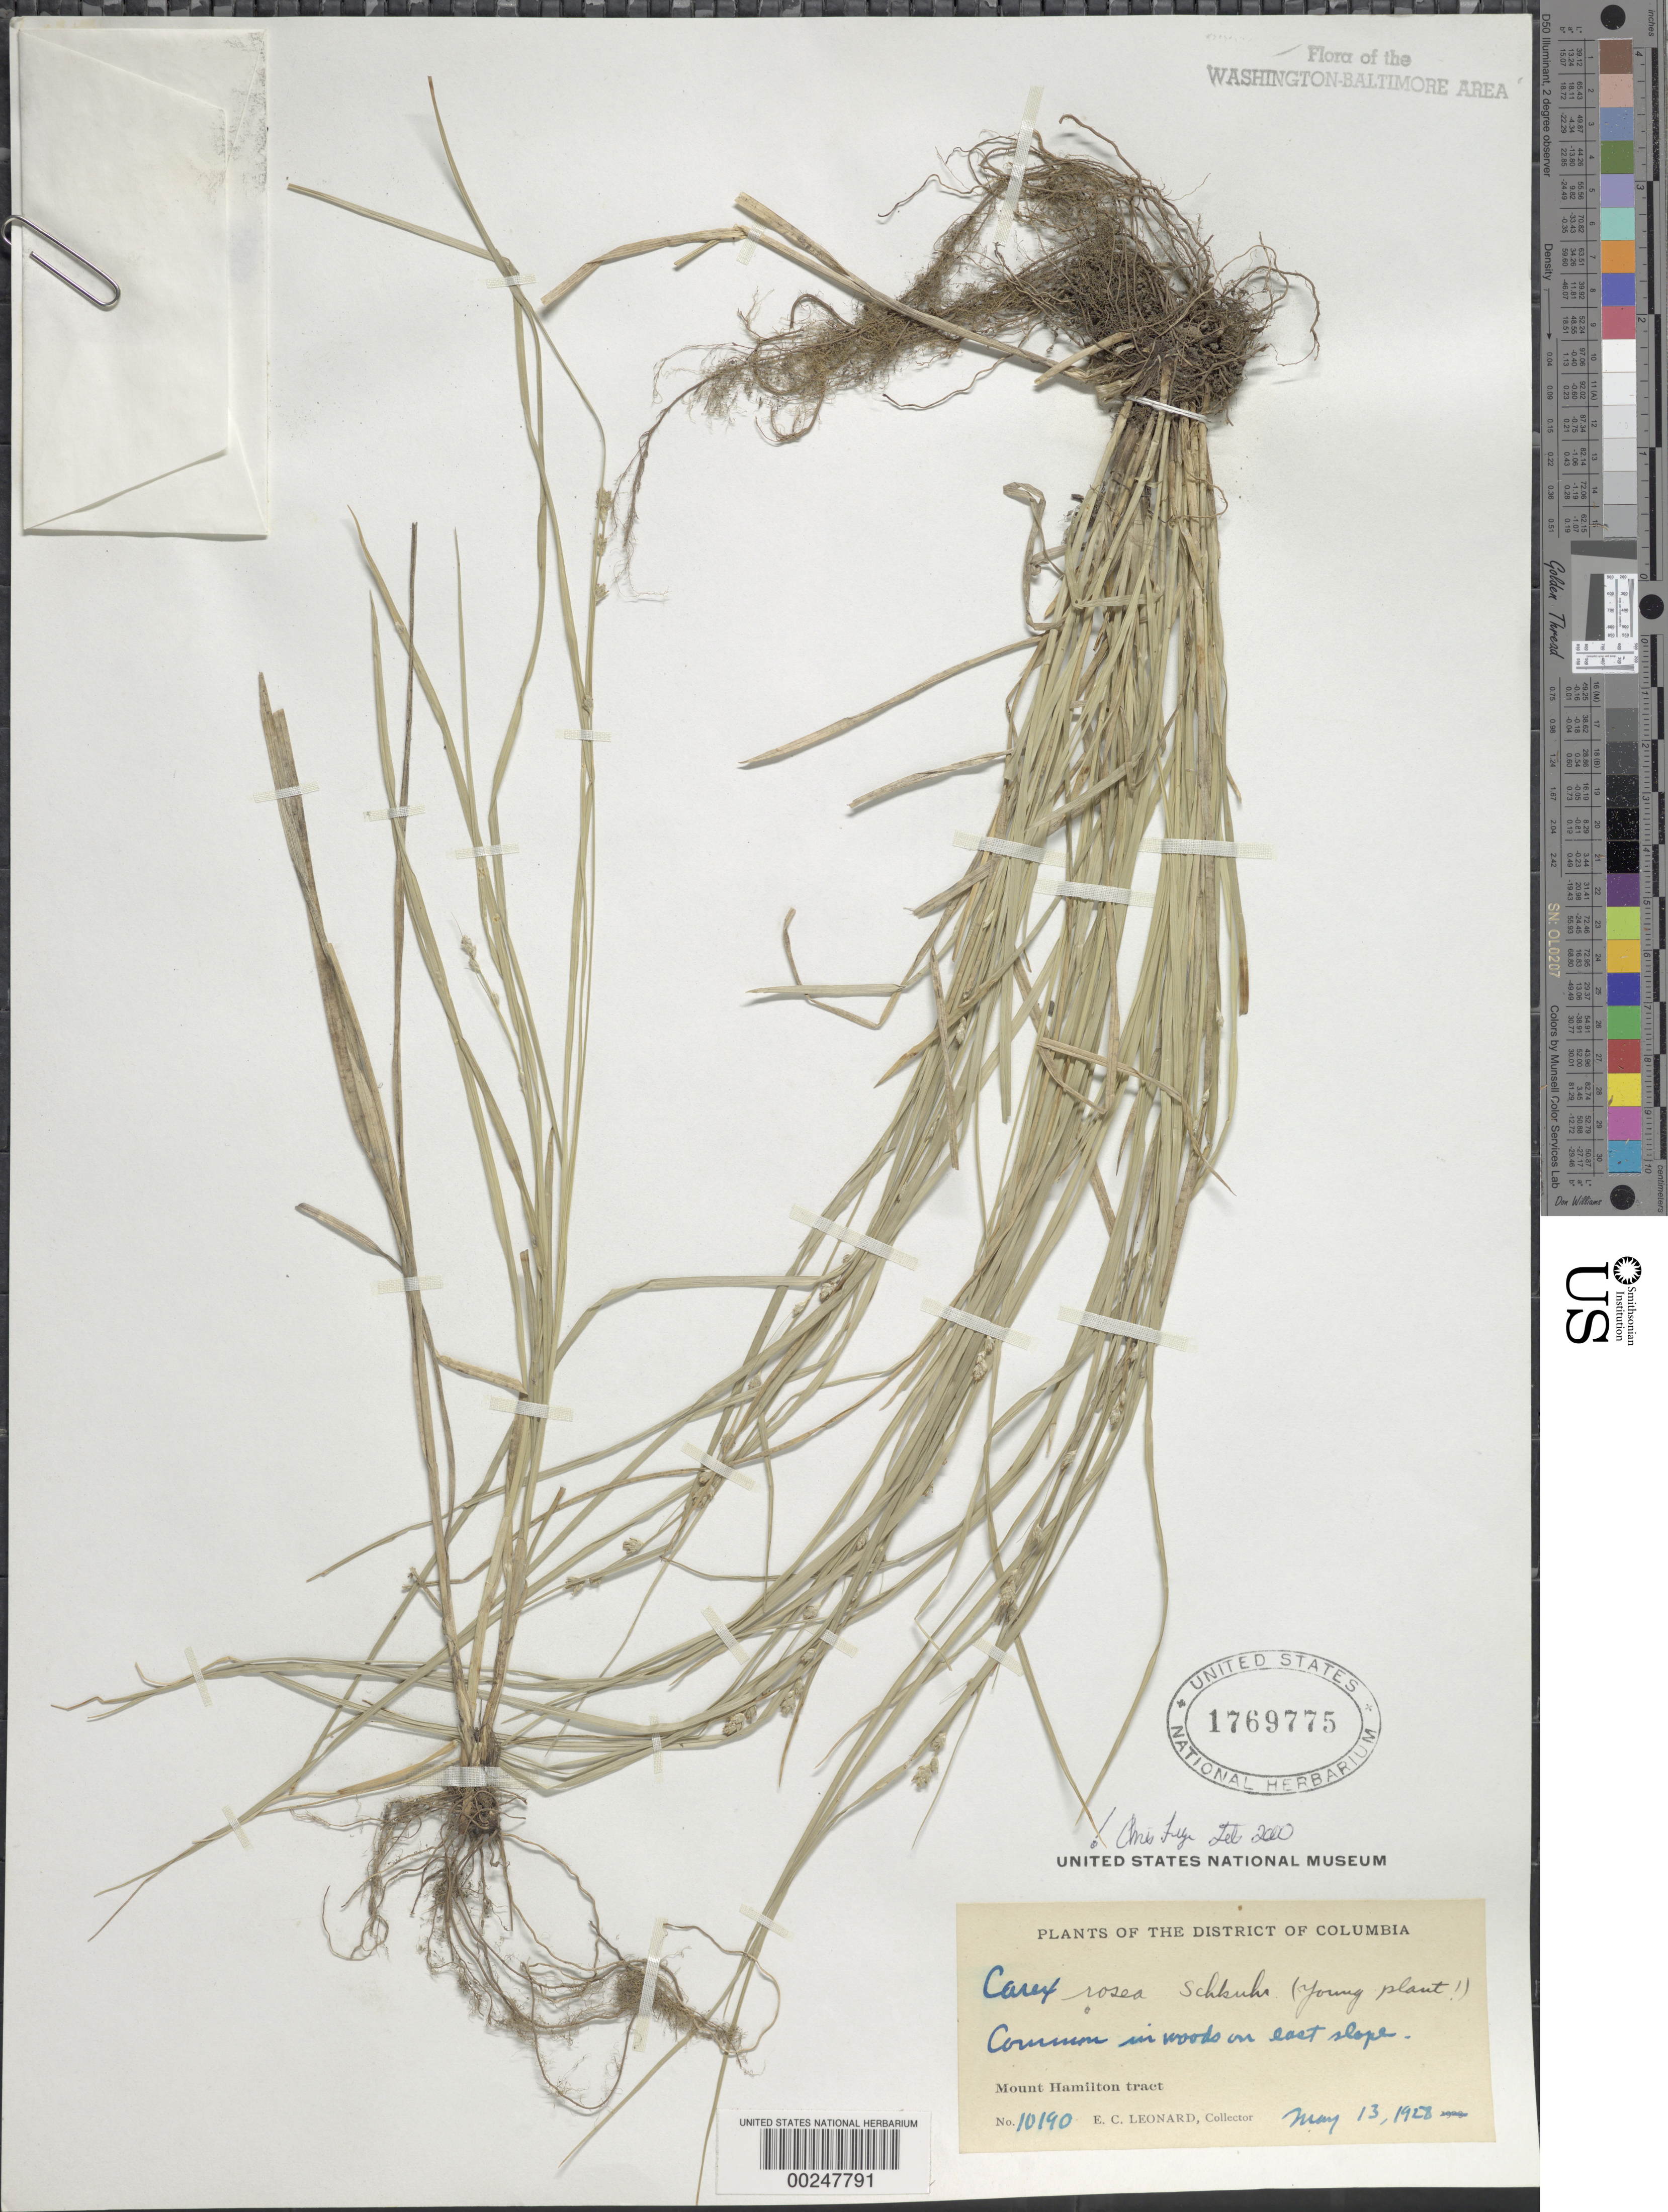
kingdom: Plantae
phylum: Tracheophyta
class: Liliopsida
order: Poales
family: Cyperaceae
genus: Carex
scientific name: Carex rosea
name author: Willd.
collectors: E. C. Leonard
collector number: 10190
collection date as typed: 13 May 1928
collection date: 1928-05-13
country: United States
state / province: District of Columbia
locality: Mount Hamilton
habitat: In woods on east slope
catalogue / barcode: US 1769775